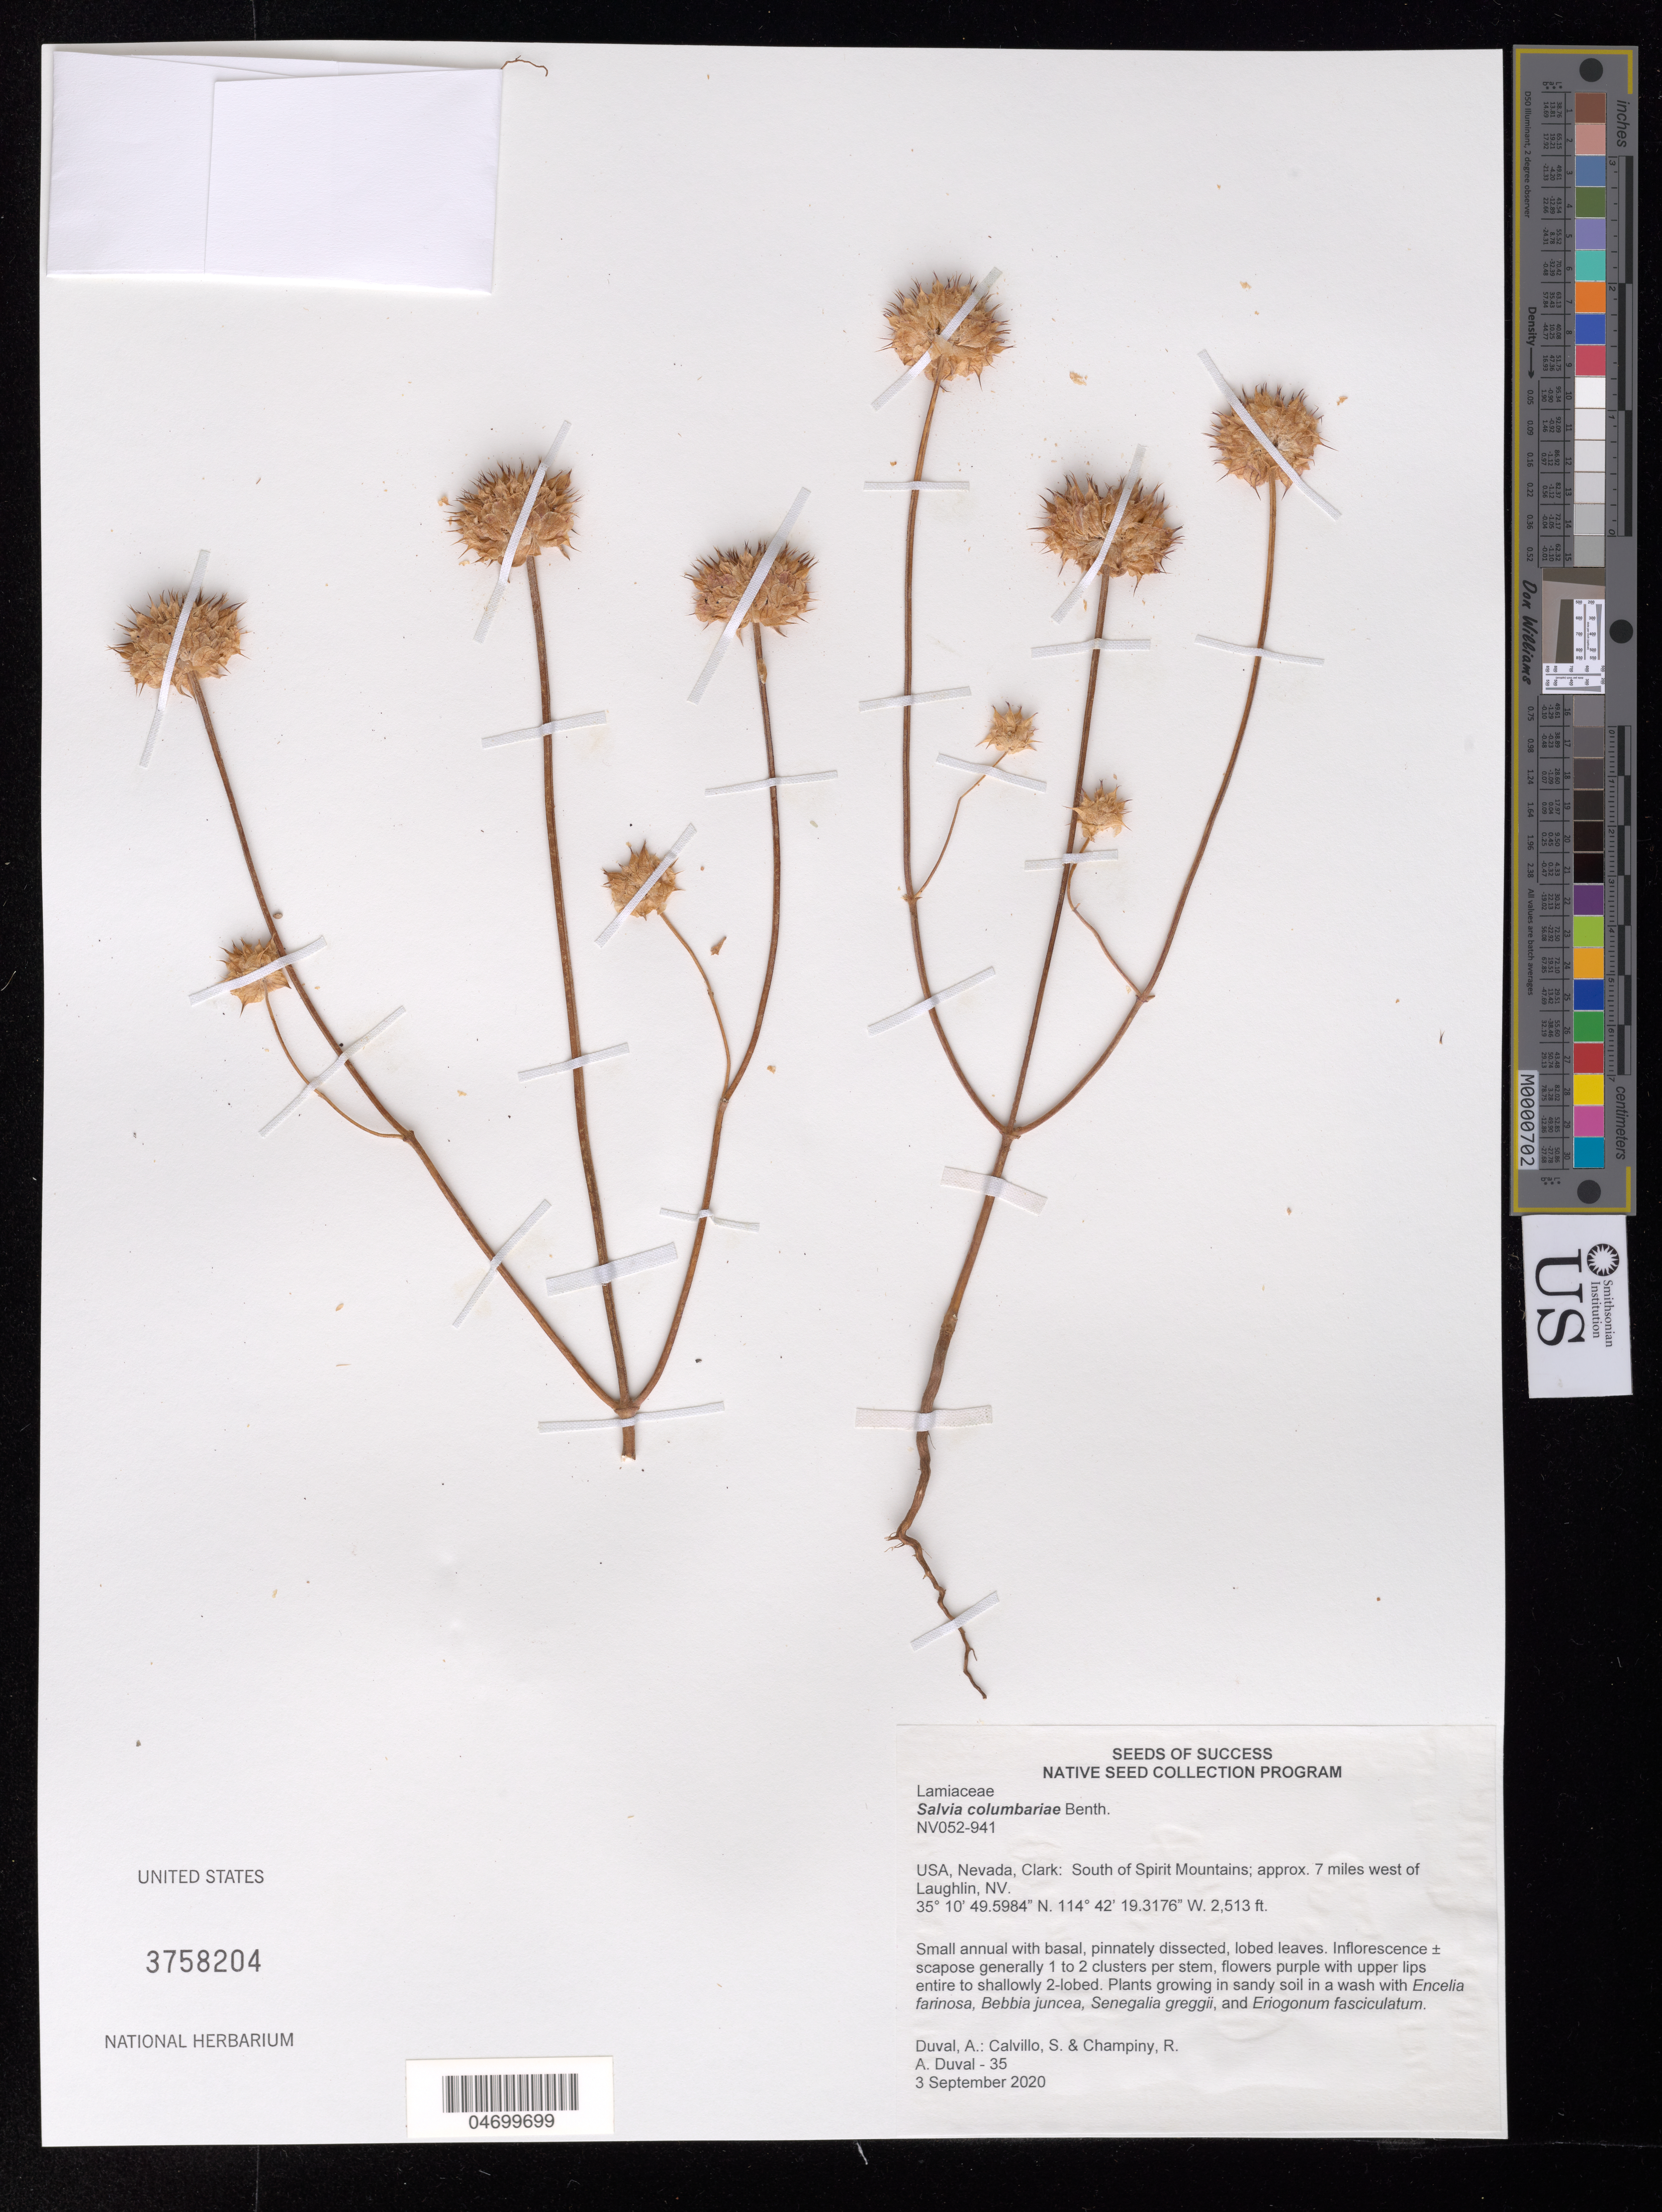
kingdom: Plantae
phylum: Tracheophyta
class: Magnoliopsida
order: Lamiales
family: Lamiaceae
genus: Salvia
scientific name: Salvia columbariae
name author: Benth.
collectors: A. Duval, S. Calvillo & R. Champiny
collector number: NV052-941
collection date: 2020-09-03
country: United States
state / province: Nevada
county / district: Clark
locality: S of Spirit Mtns, 7 mi. W of Laughlin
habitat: Sandy soil in a wash. With Encelia farinosa, Bebbia juncea, Senegalia greggii, etc.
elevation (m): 766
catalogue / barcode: US 3758204